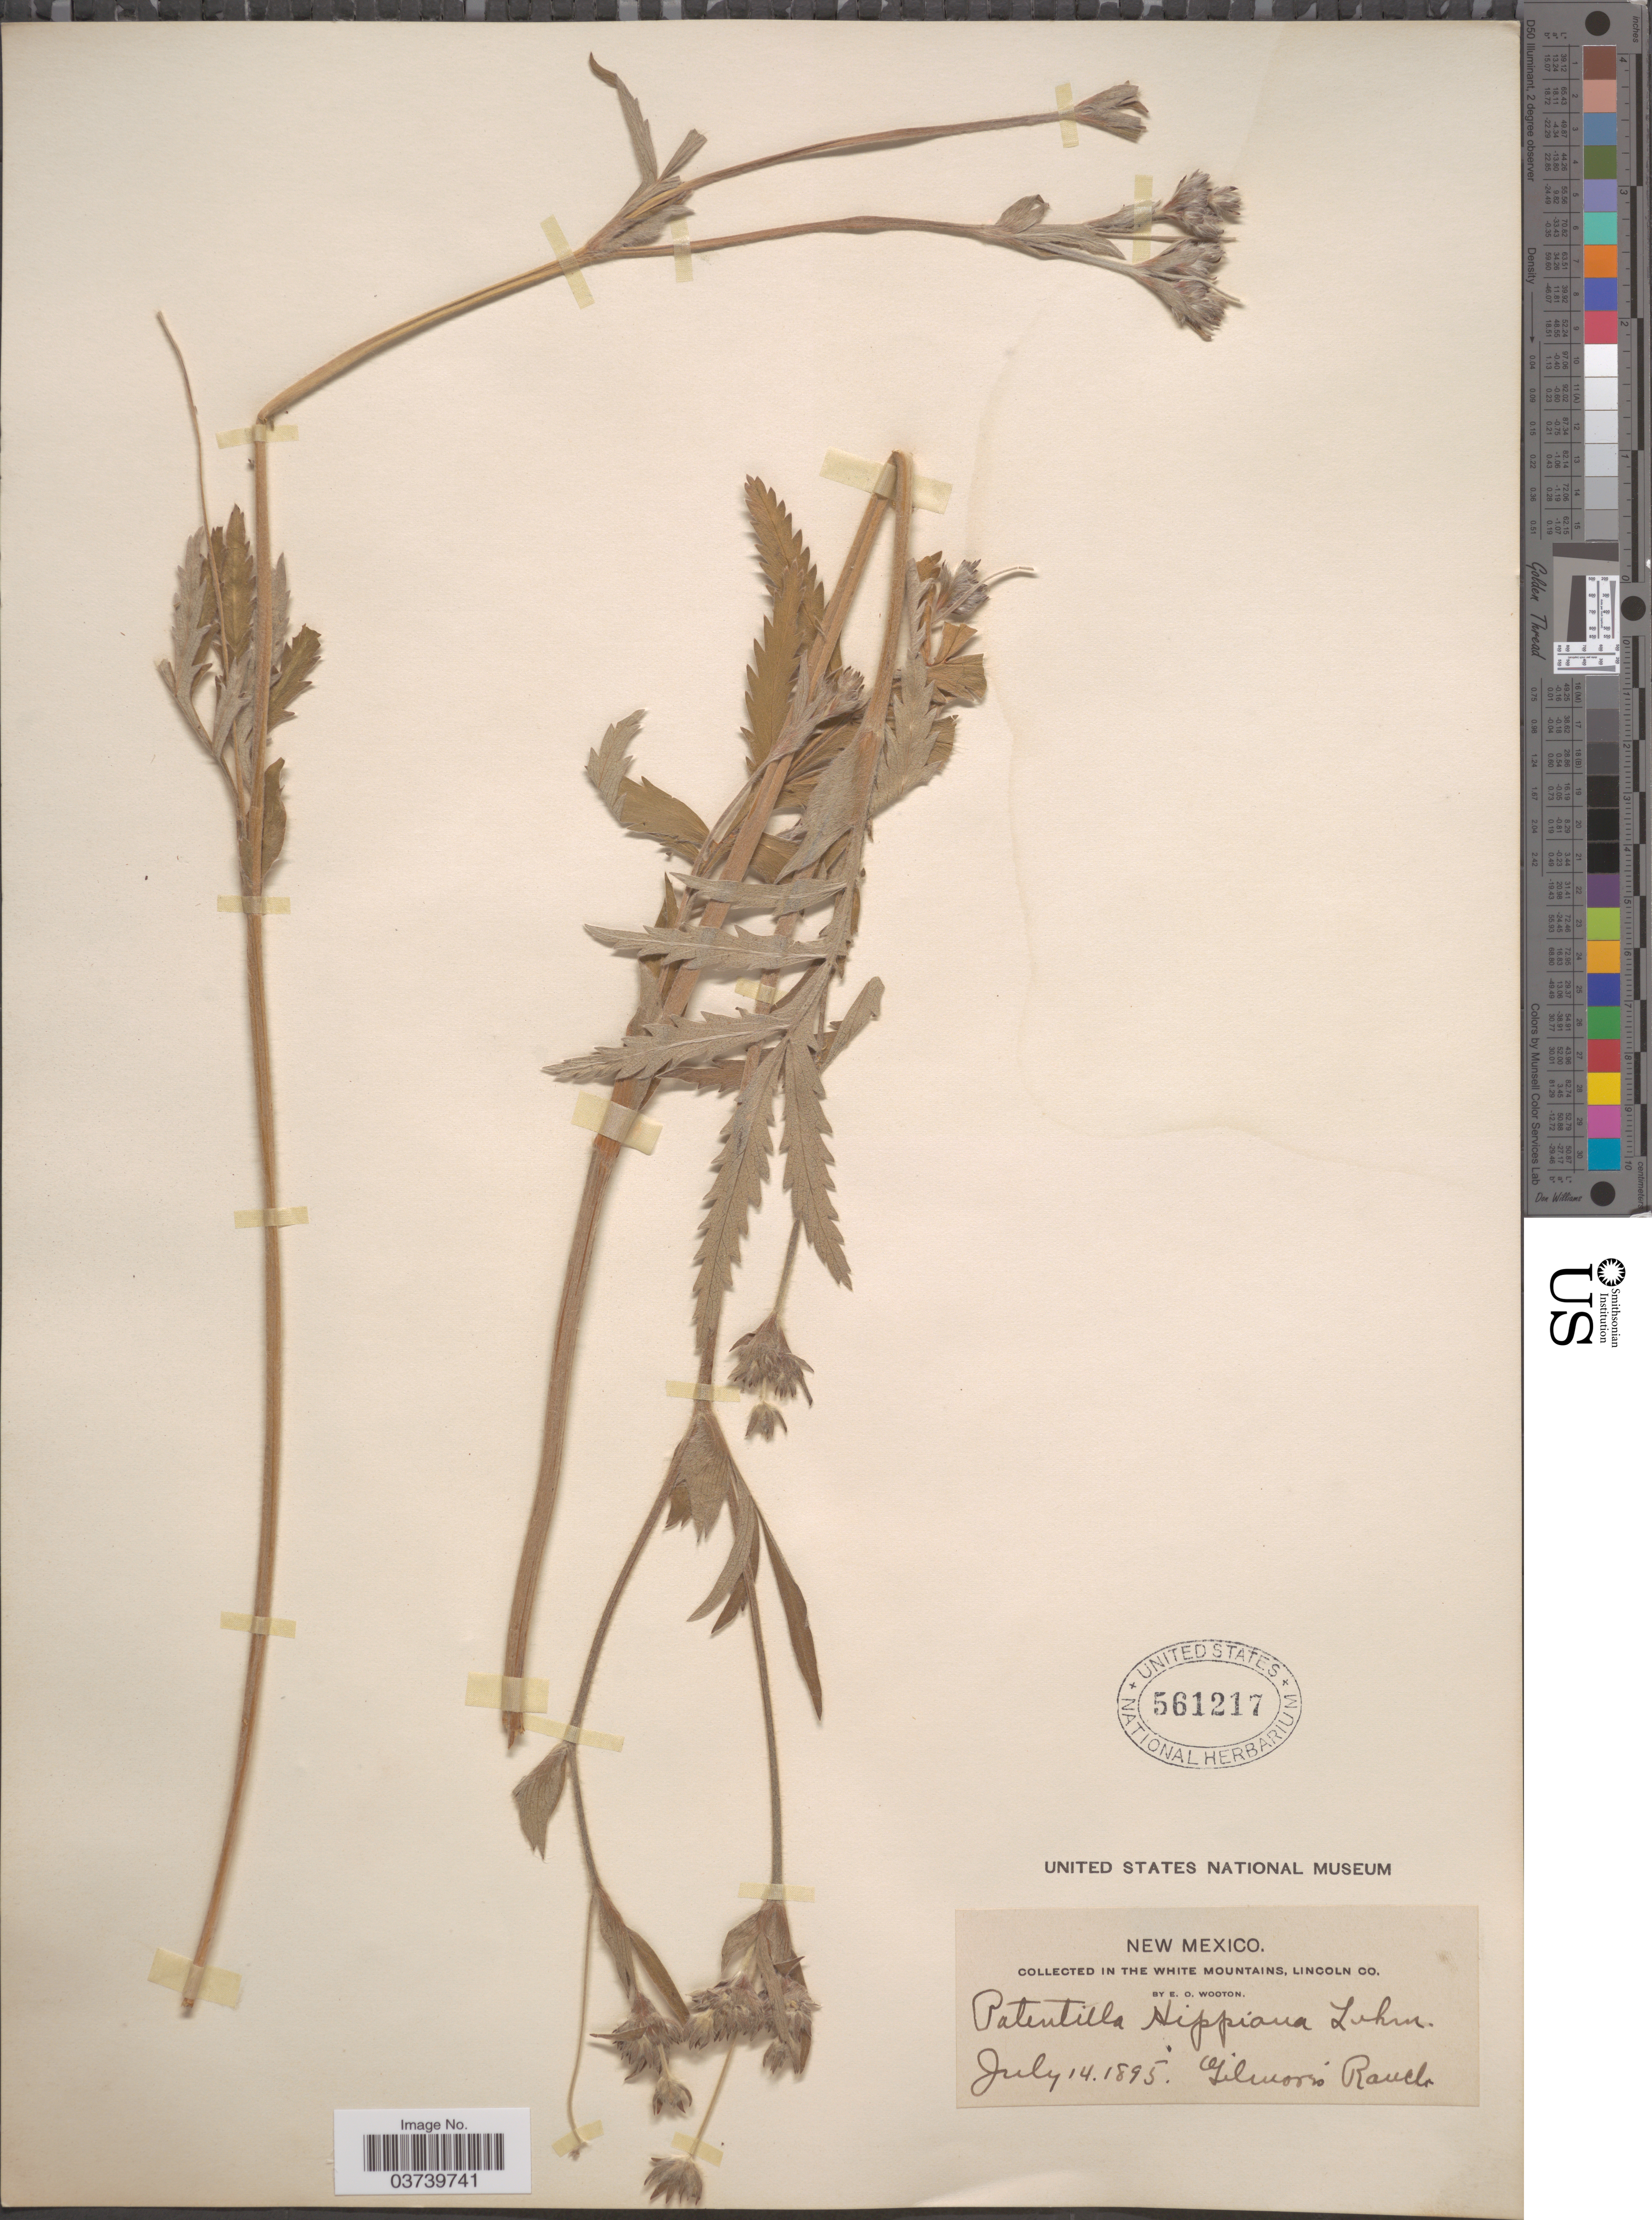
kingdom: Plantae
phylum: Tracheophyta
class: Magnoliopsida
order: Rosales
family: Rosaceae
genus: Potentilla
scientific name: Potentilla hippiana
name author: Lehm.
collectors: E. O. Wooton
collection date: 1895-07-14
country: United States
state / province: New Mexico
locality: In The White Mountains, Lincoln Co. Gilmore's Ranch.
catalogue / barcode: US 561217